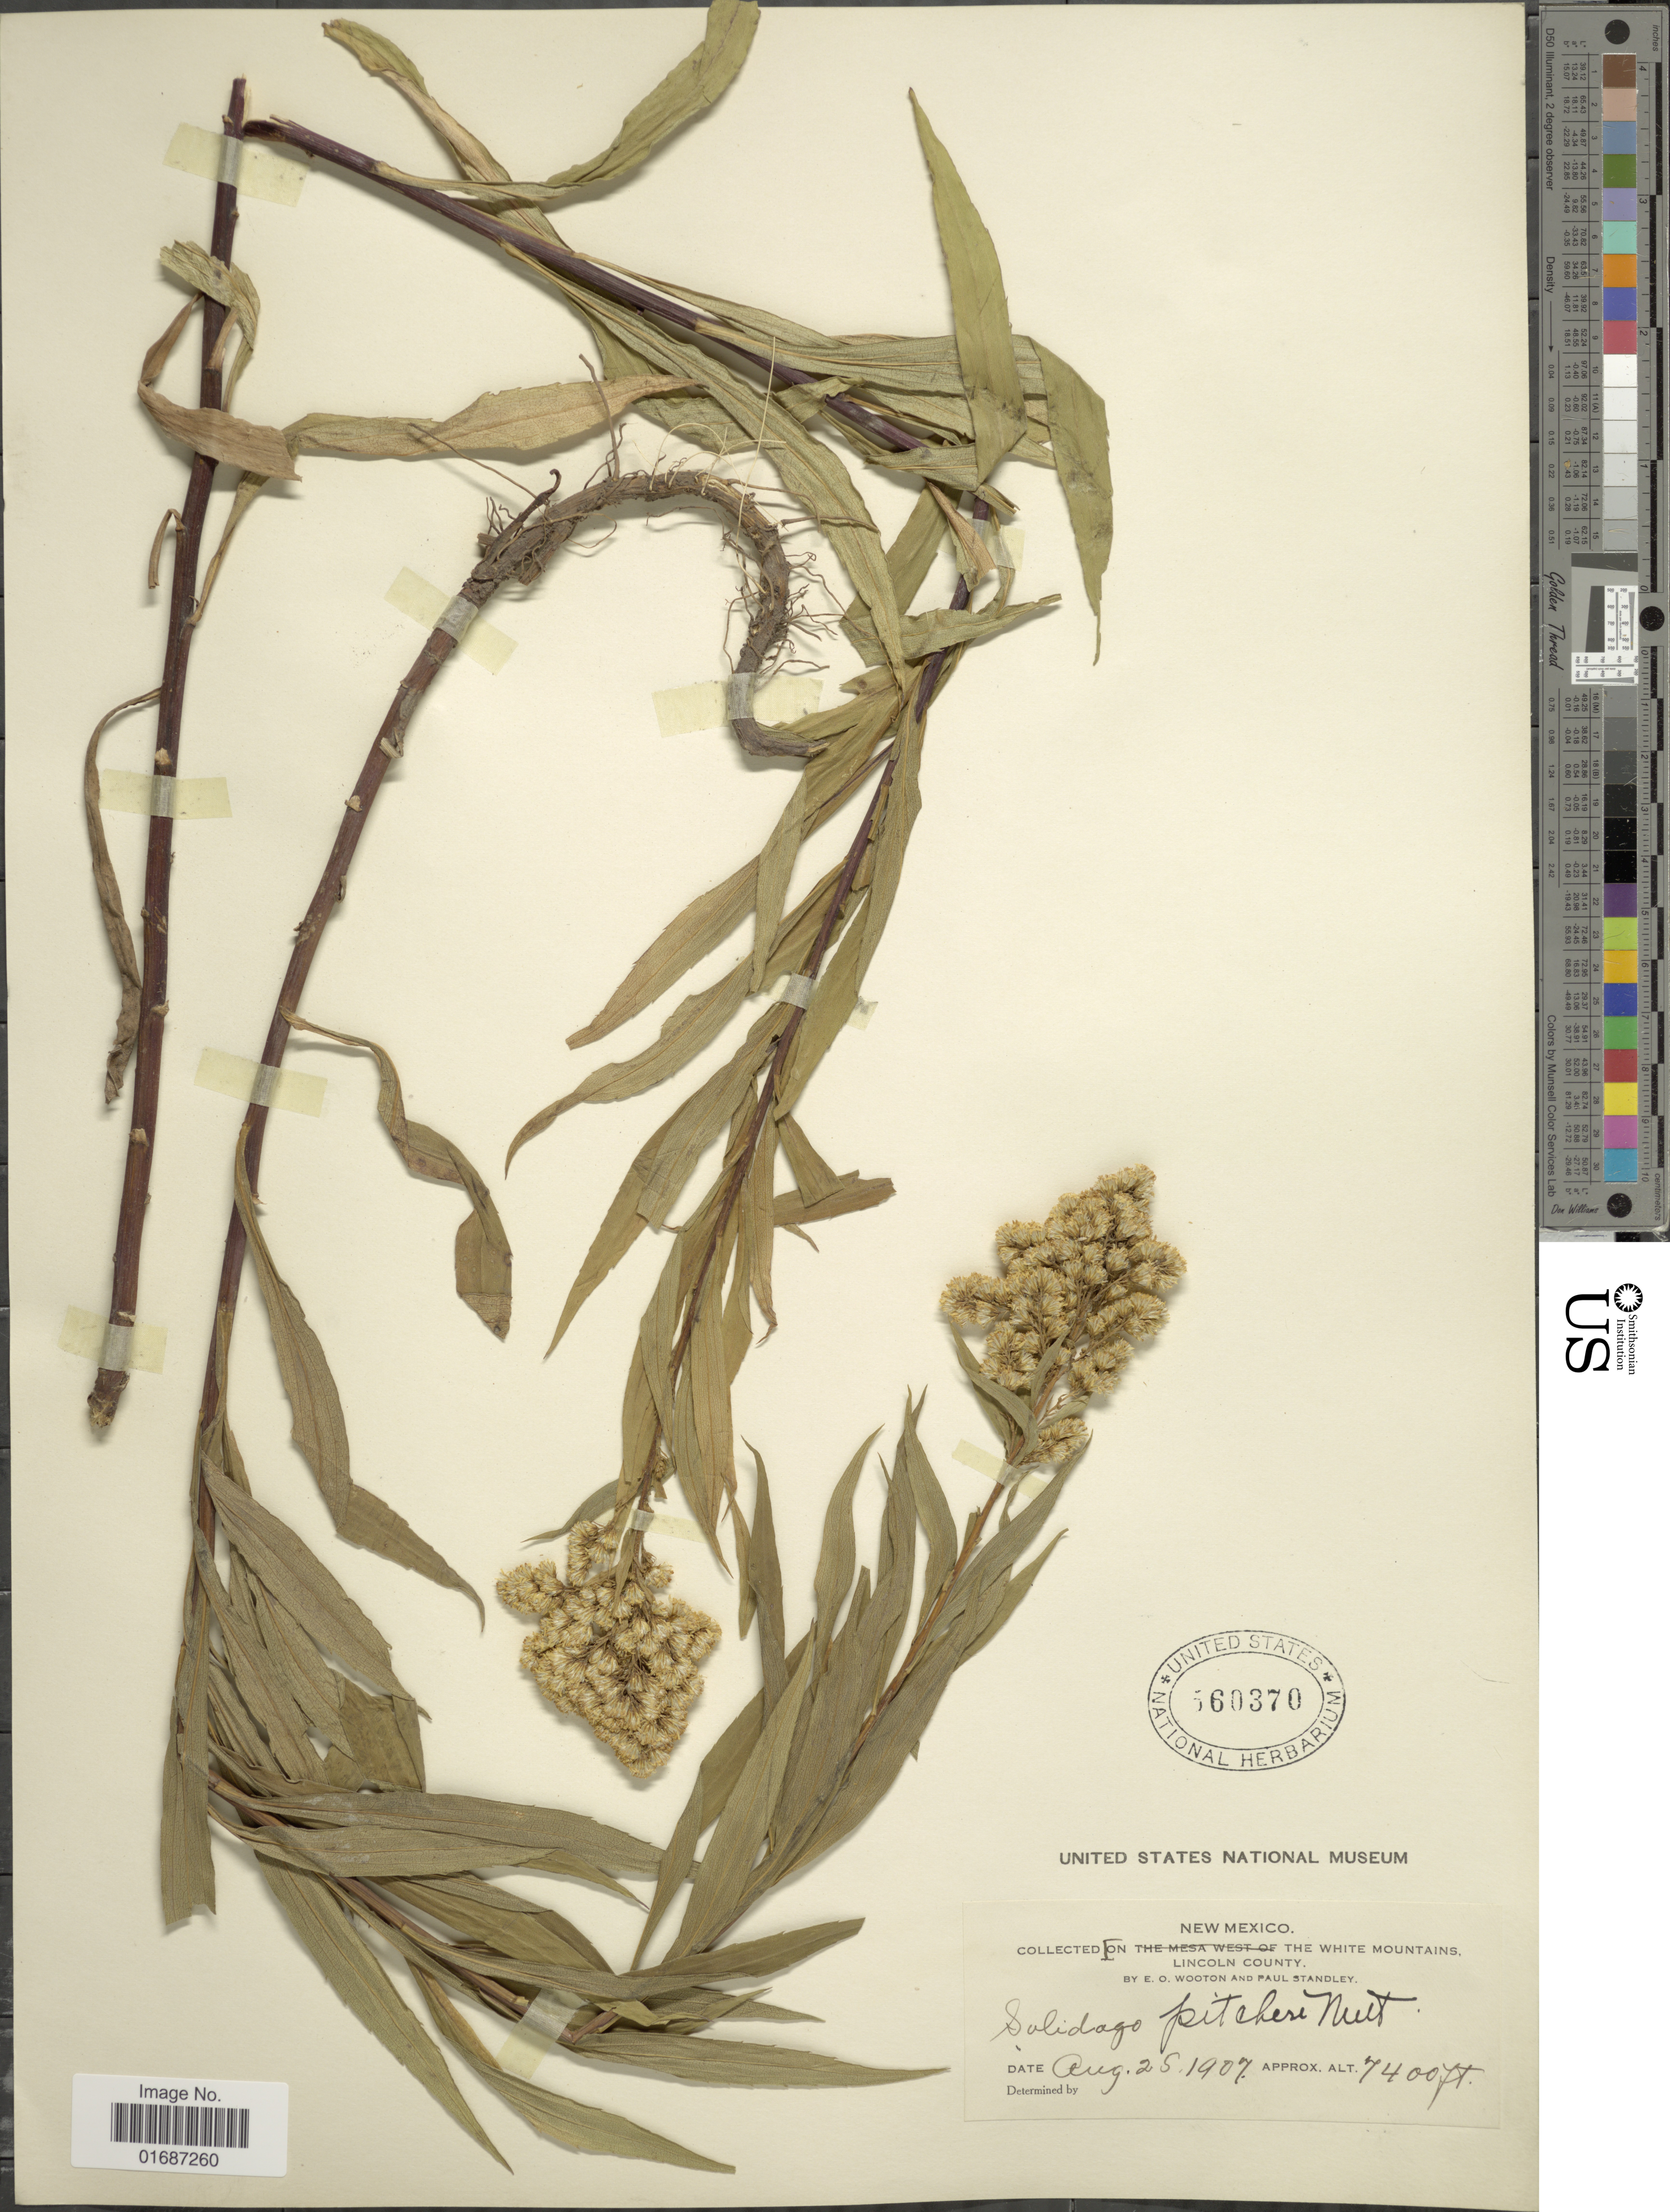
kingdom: Plantae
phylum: Tracheophyta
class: Magnoliopsida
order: Asterales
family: Asteraceae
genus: Solidago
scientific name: Solidago gigantea var. leiophylla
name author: Fernald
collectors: E. O. Wooton & P. C. Standley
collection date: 1907-08-25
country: United States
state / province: New Mexico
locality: White Mountains, Lincoln County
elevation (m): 2256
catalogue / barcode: US 560370